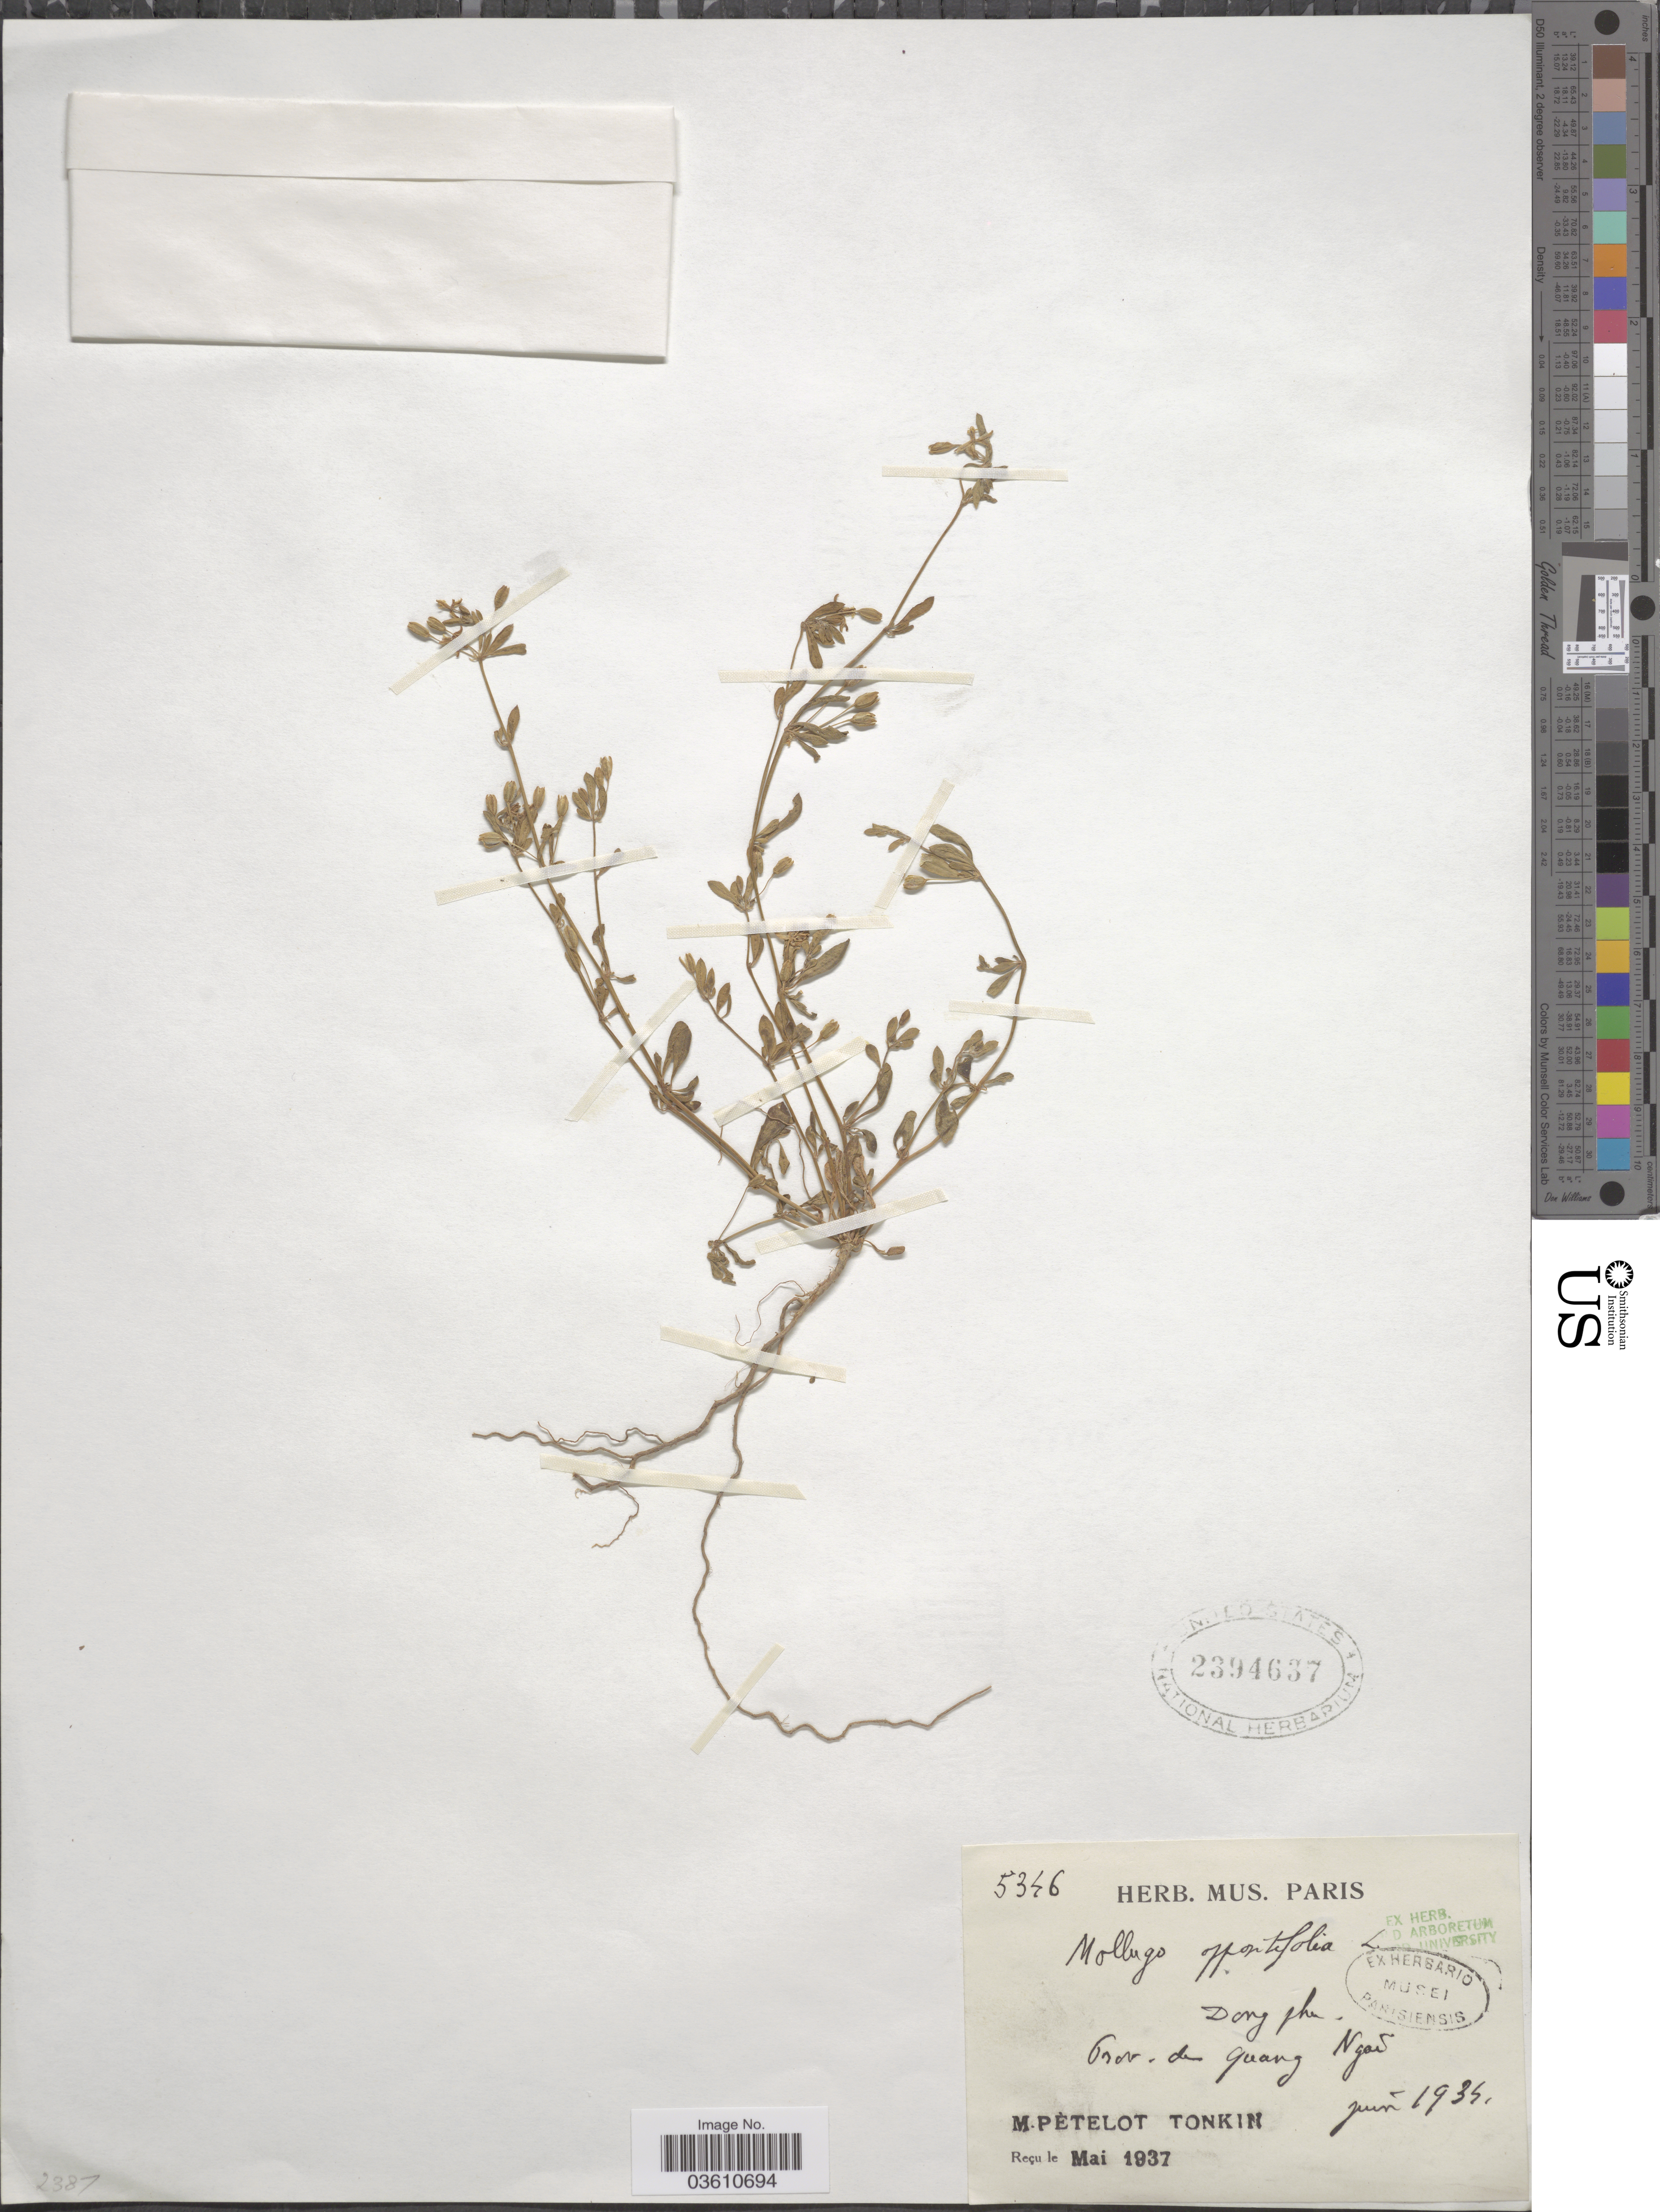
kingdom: Plantae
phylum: Tracheophyta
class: Magnoliopsida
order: Caryophyllales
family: Molluginaceae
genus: Glinus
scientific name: Glinus oppositifolius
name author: (L.) Aug. DC.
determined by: Strong, Mark T., (BOT), Smithsonian Institution - National Museum of Natural History (UNITED STATES)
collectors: Pételot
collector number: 5346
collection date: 1934-06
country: Vietnam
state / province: Quang Ngai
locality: Dong phu.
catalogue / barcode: US 2394637